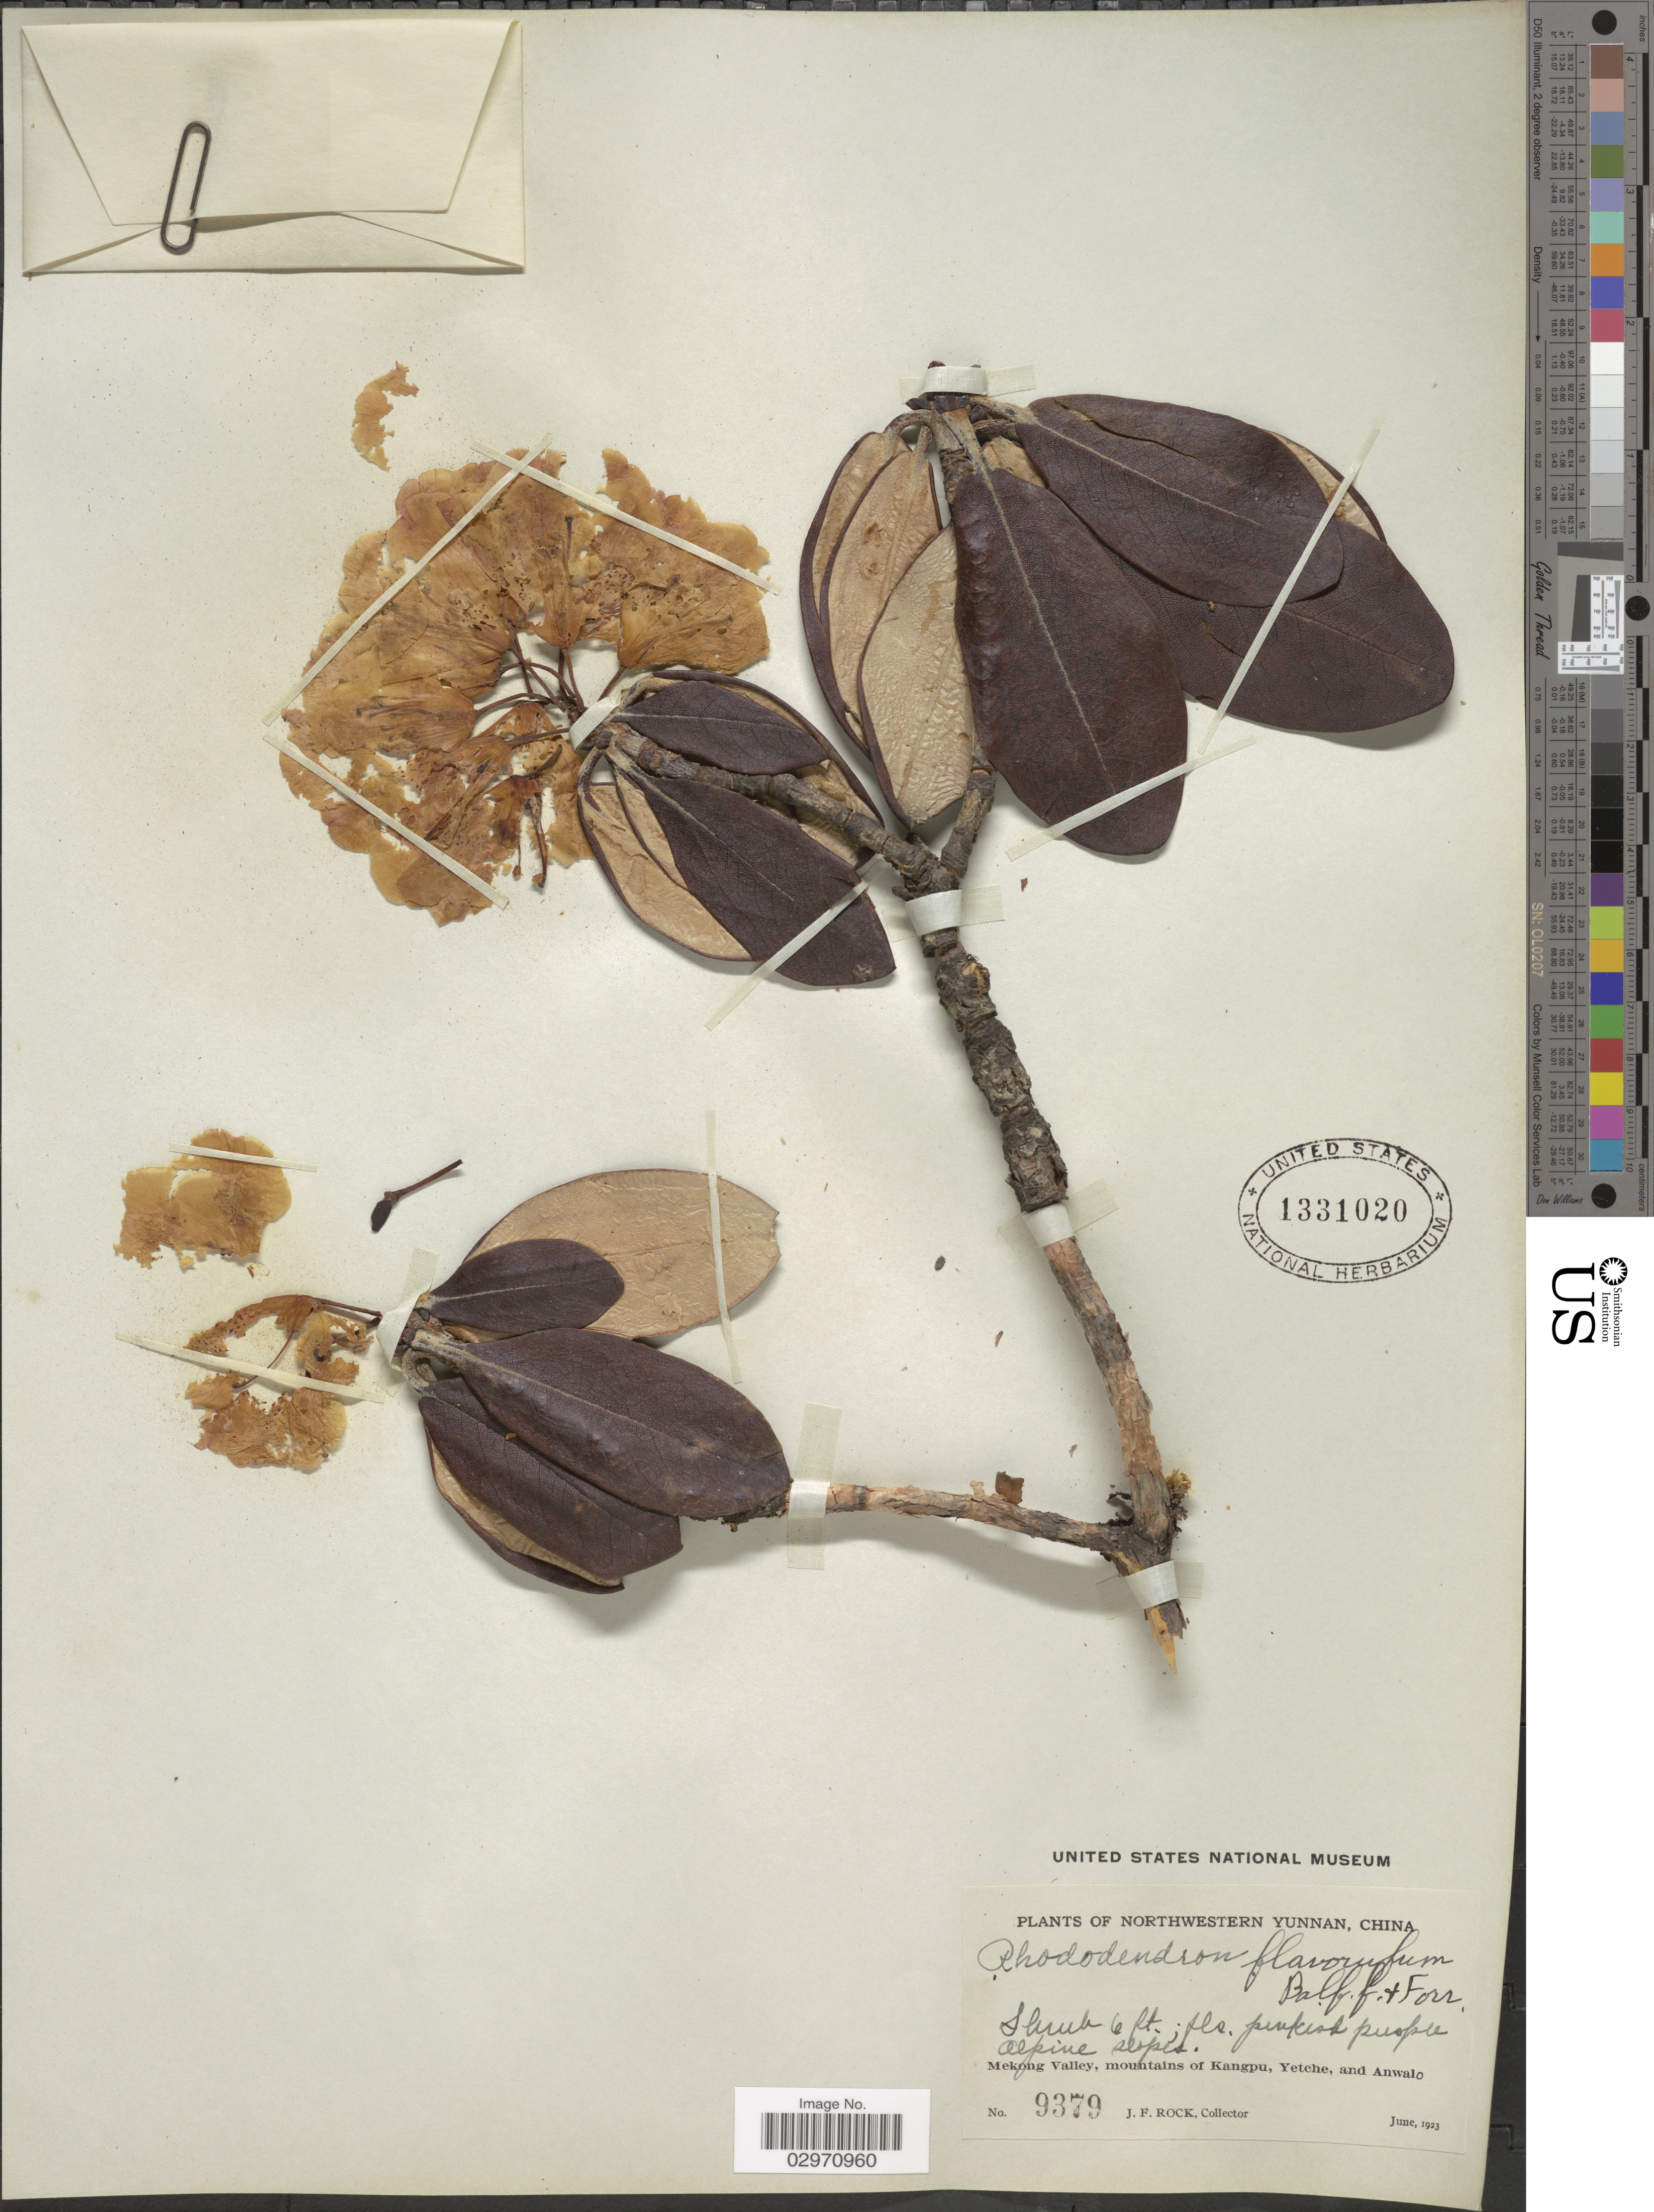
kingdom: Plantae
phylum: Tracheophyta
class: Magnoliopsida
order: Ericales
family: Ericaceae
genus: Rhododendron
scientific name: Rhododendron flavorufum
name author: Balf. f. & Forrest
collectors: J. Rock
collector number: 9379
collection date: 1923-06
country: China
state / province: Yunnan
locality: Northwestern Yunnan. Mekong Valley, mountains of Kangpu, Yetche, and Anwalo. Alpine slopes.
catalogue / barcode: US 1331020